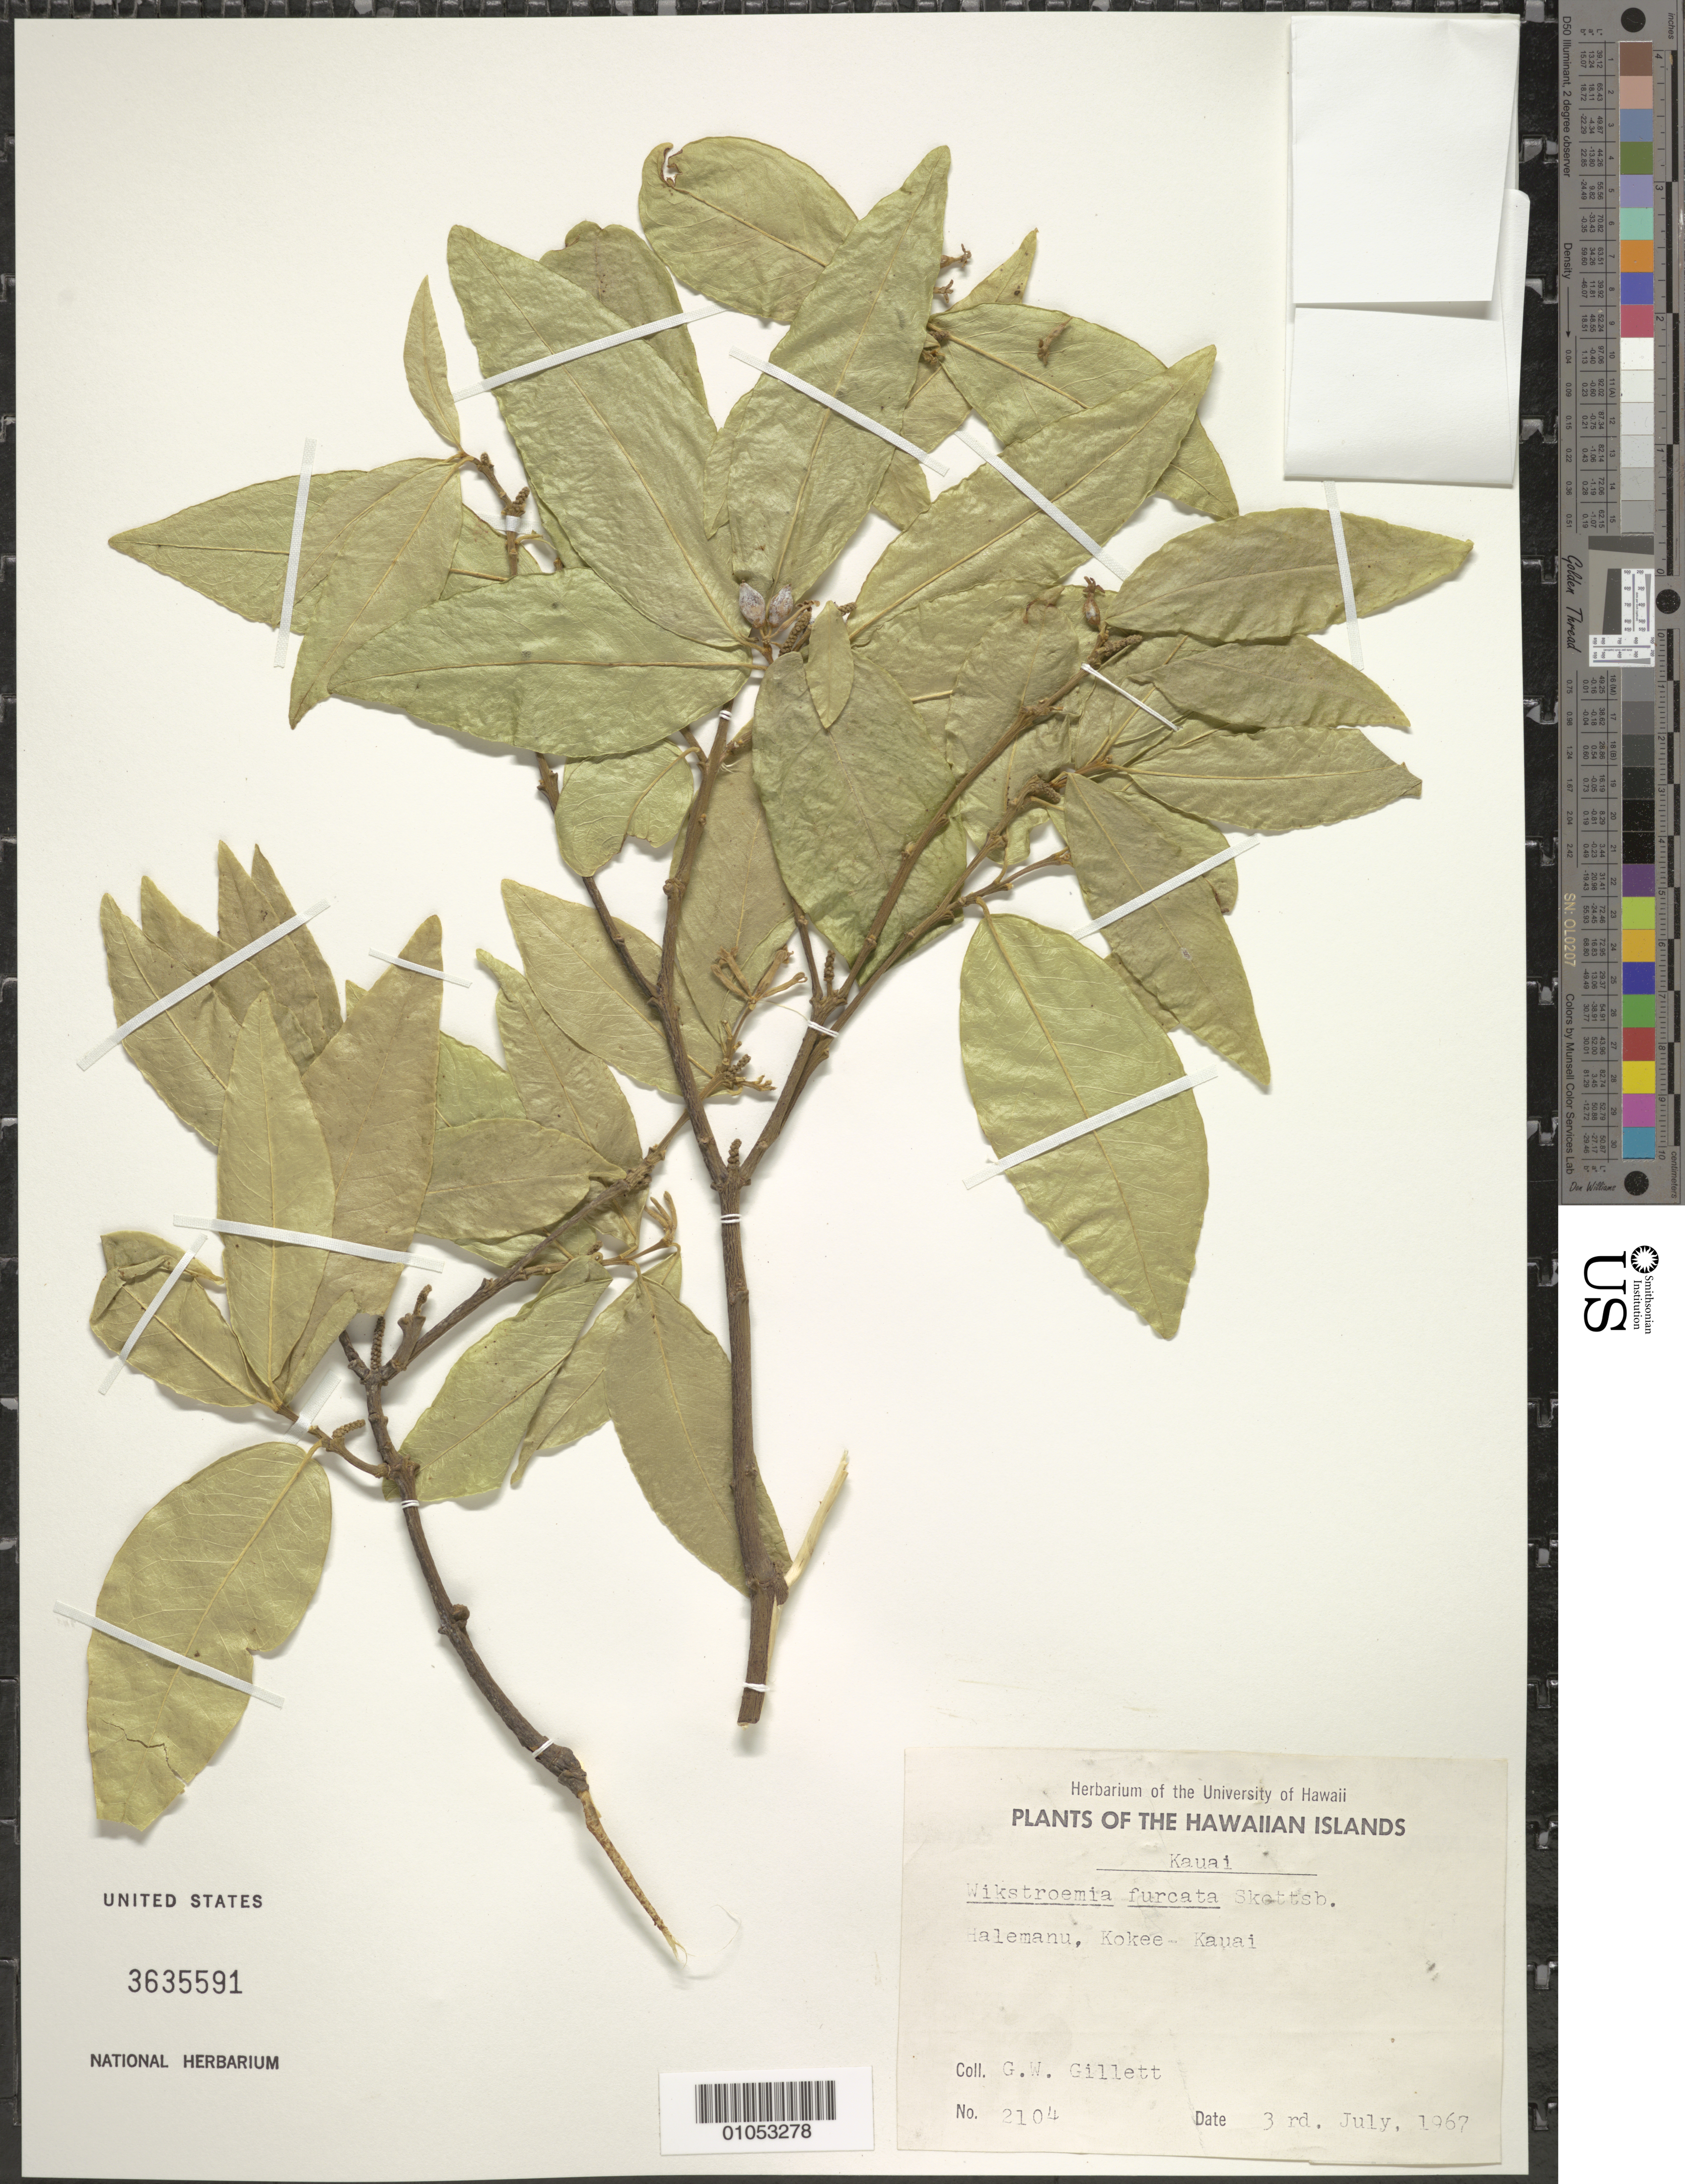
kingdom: Plantae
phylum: Tracheophyta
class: Magnoliopsida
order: Malvales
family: Thymelaeaceae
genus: Wikstroemia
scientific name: Wikstroemia furcata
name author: (Hildebr.) Rock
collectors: G. Gillett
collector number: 2104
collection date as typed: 3 Jul 1967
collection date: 1967-07-03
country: United States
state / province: Hawaii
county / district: Kaui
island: Kaua'i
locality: Halemanu, Kokee.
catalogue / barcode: US 3635591